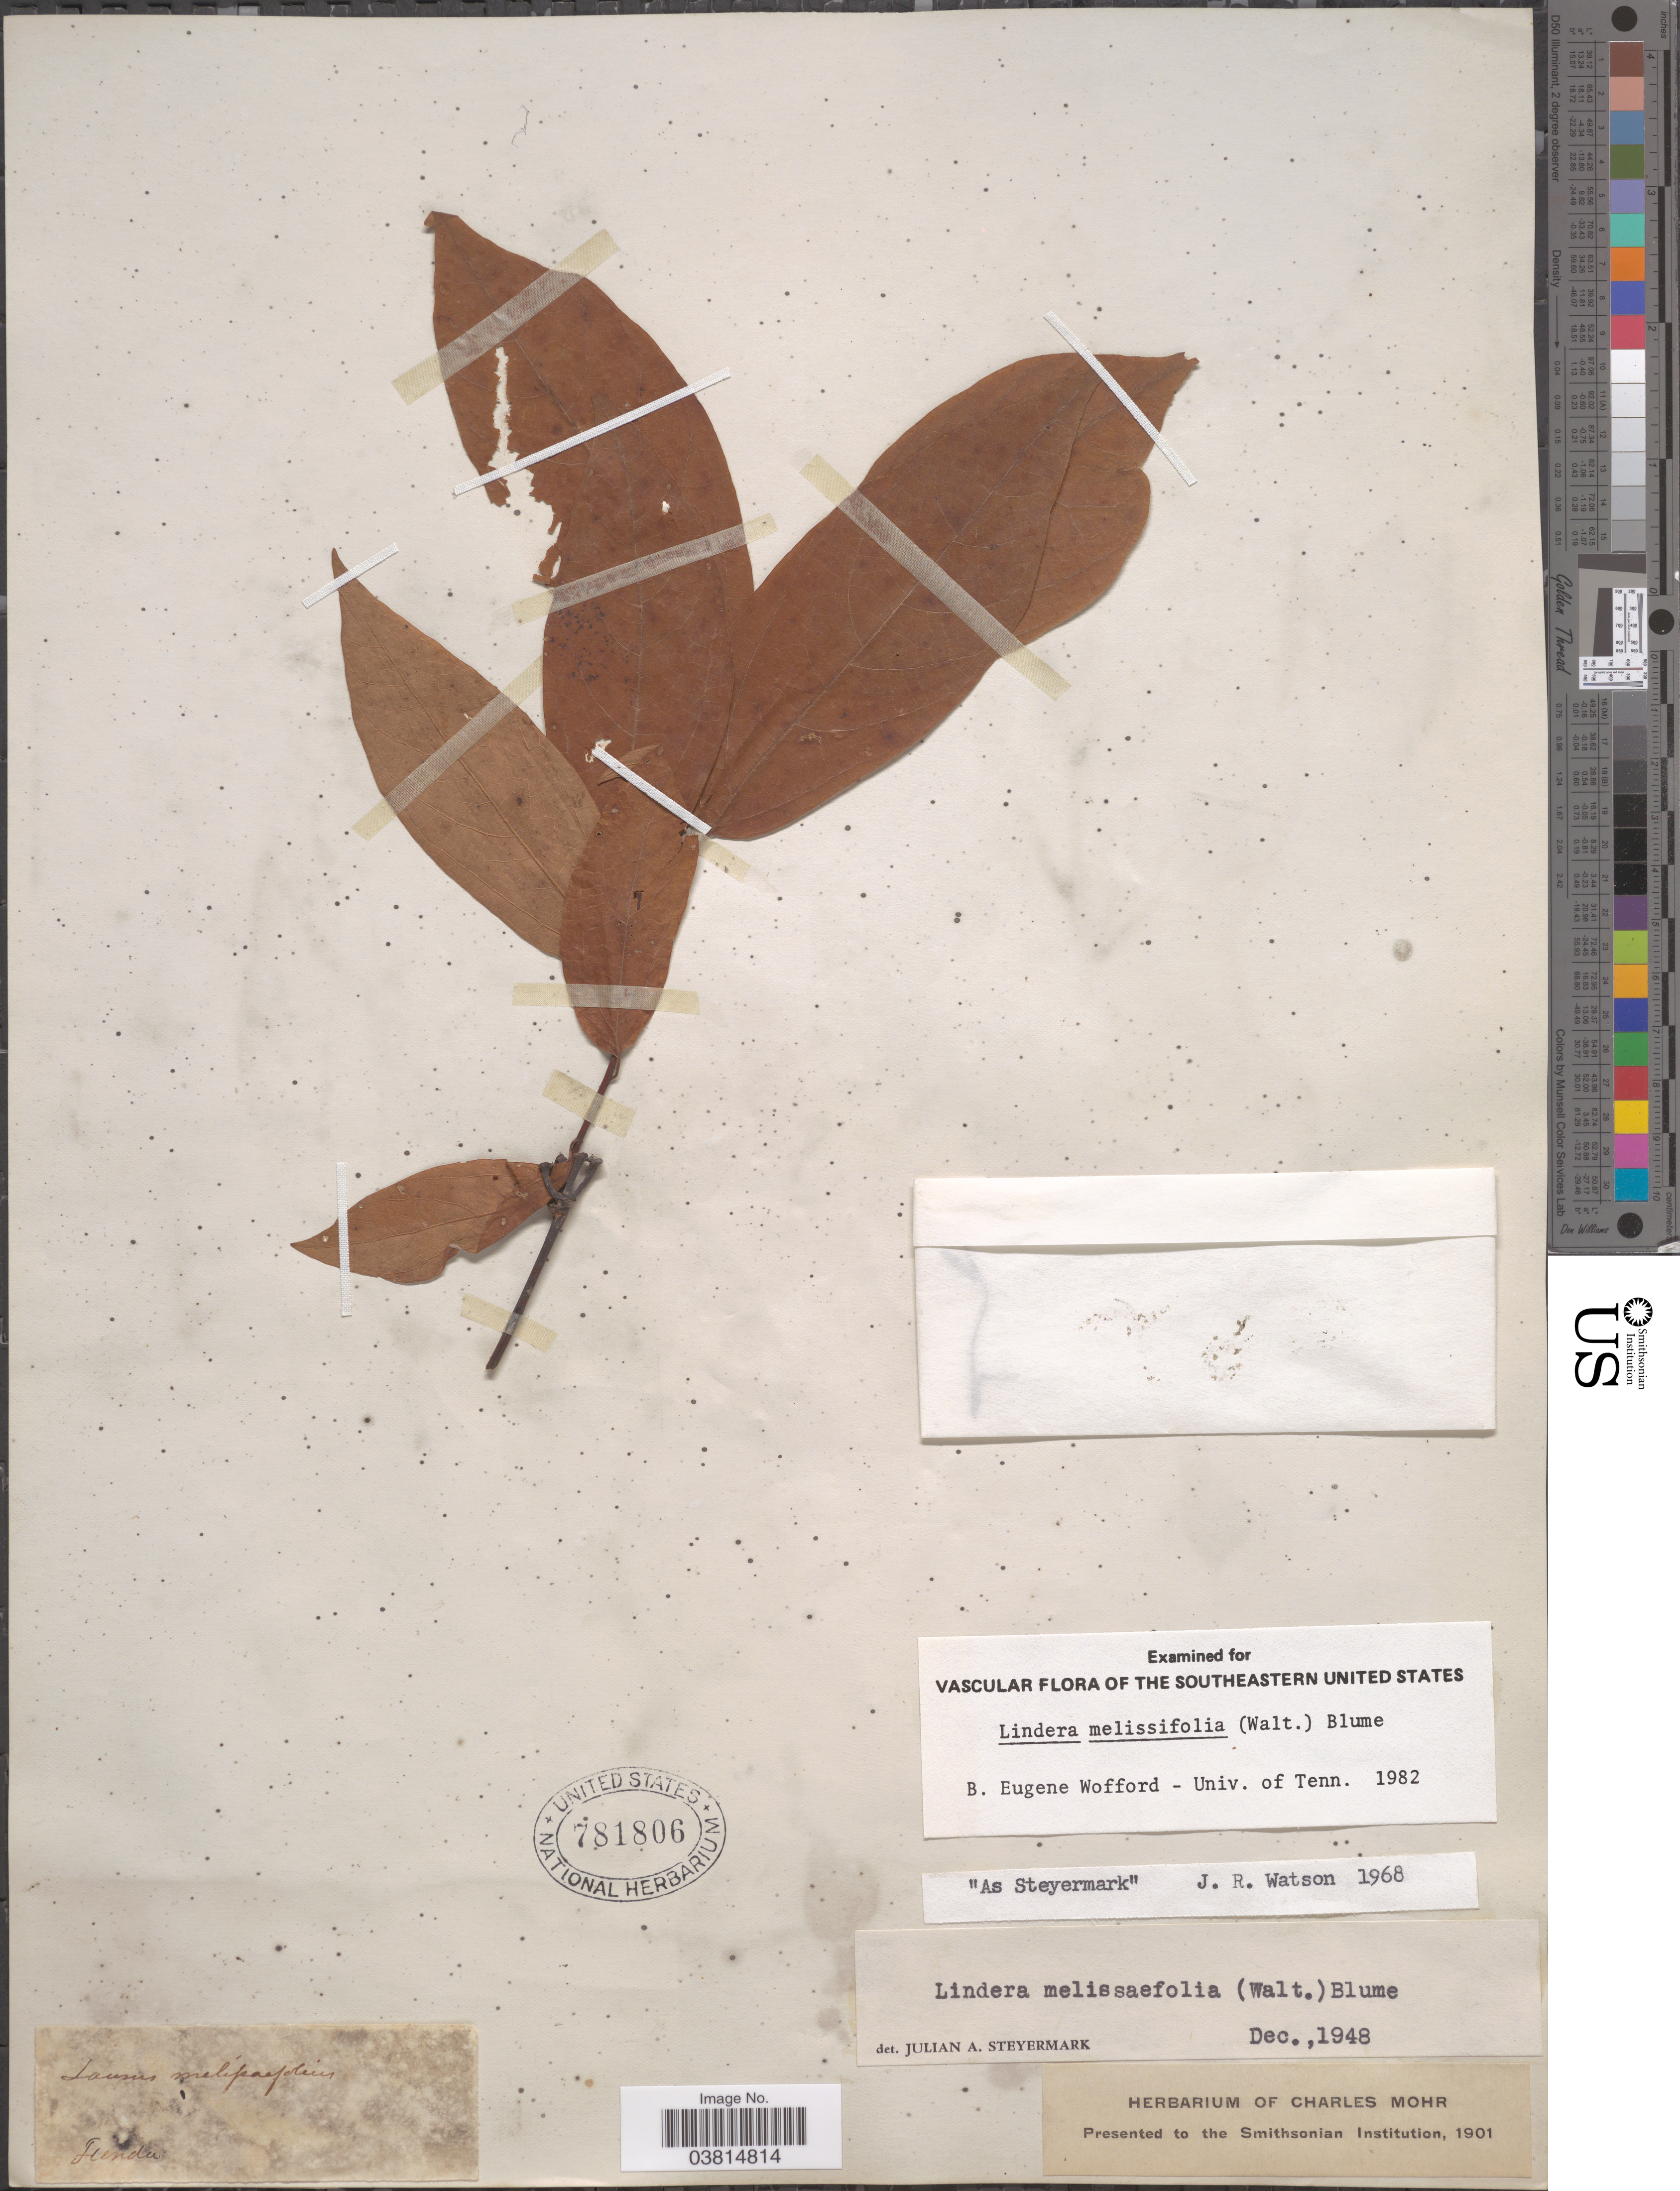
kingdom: Plantae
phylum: Tracheophyta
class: Magnoliopsida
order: Laurales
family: Lauraceae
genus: Lindera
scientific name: Lindera melissifolia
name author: (Walter) Blume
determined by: Wofford, B. Eugene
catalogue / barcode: US 781806